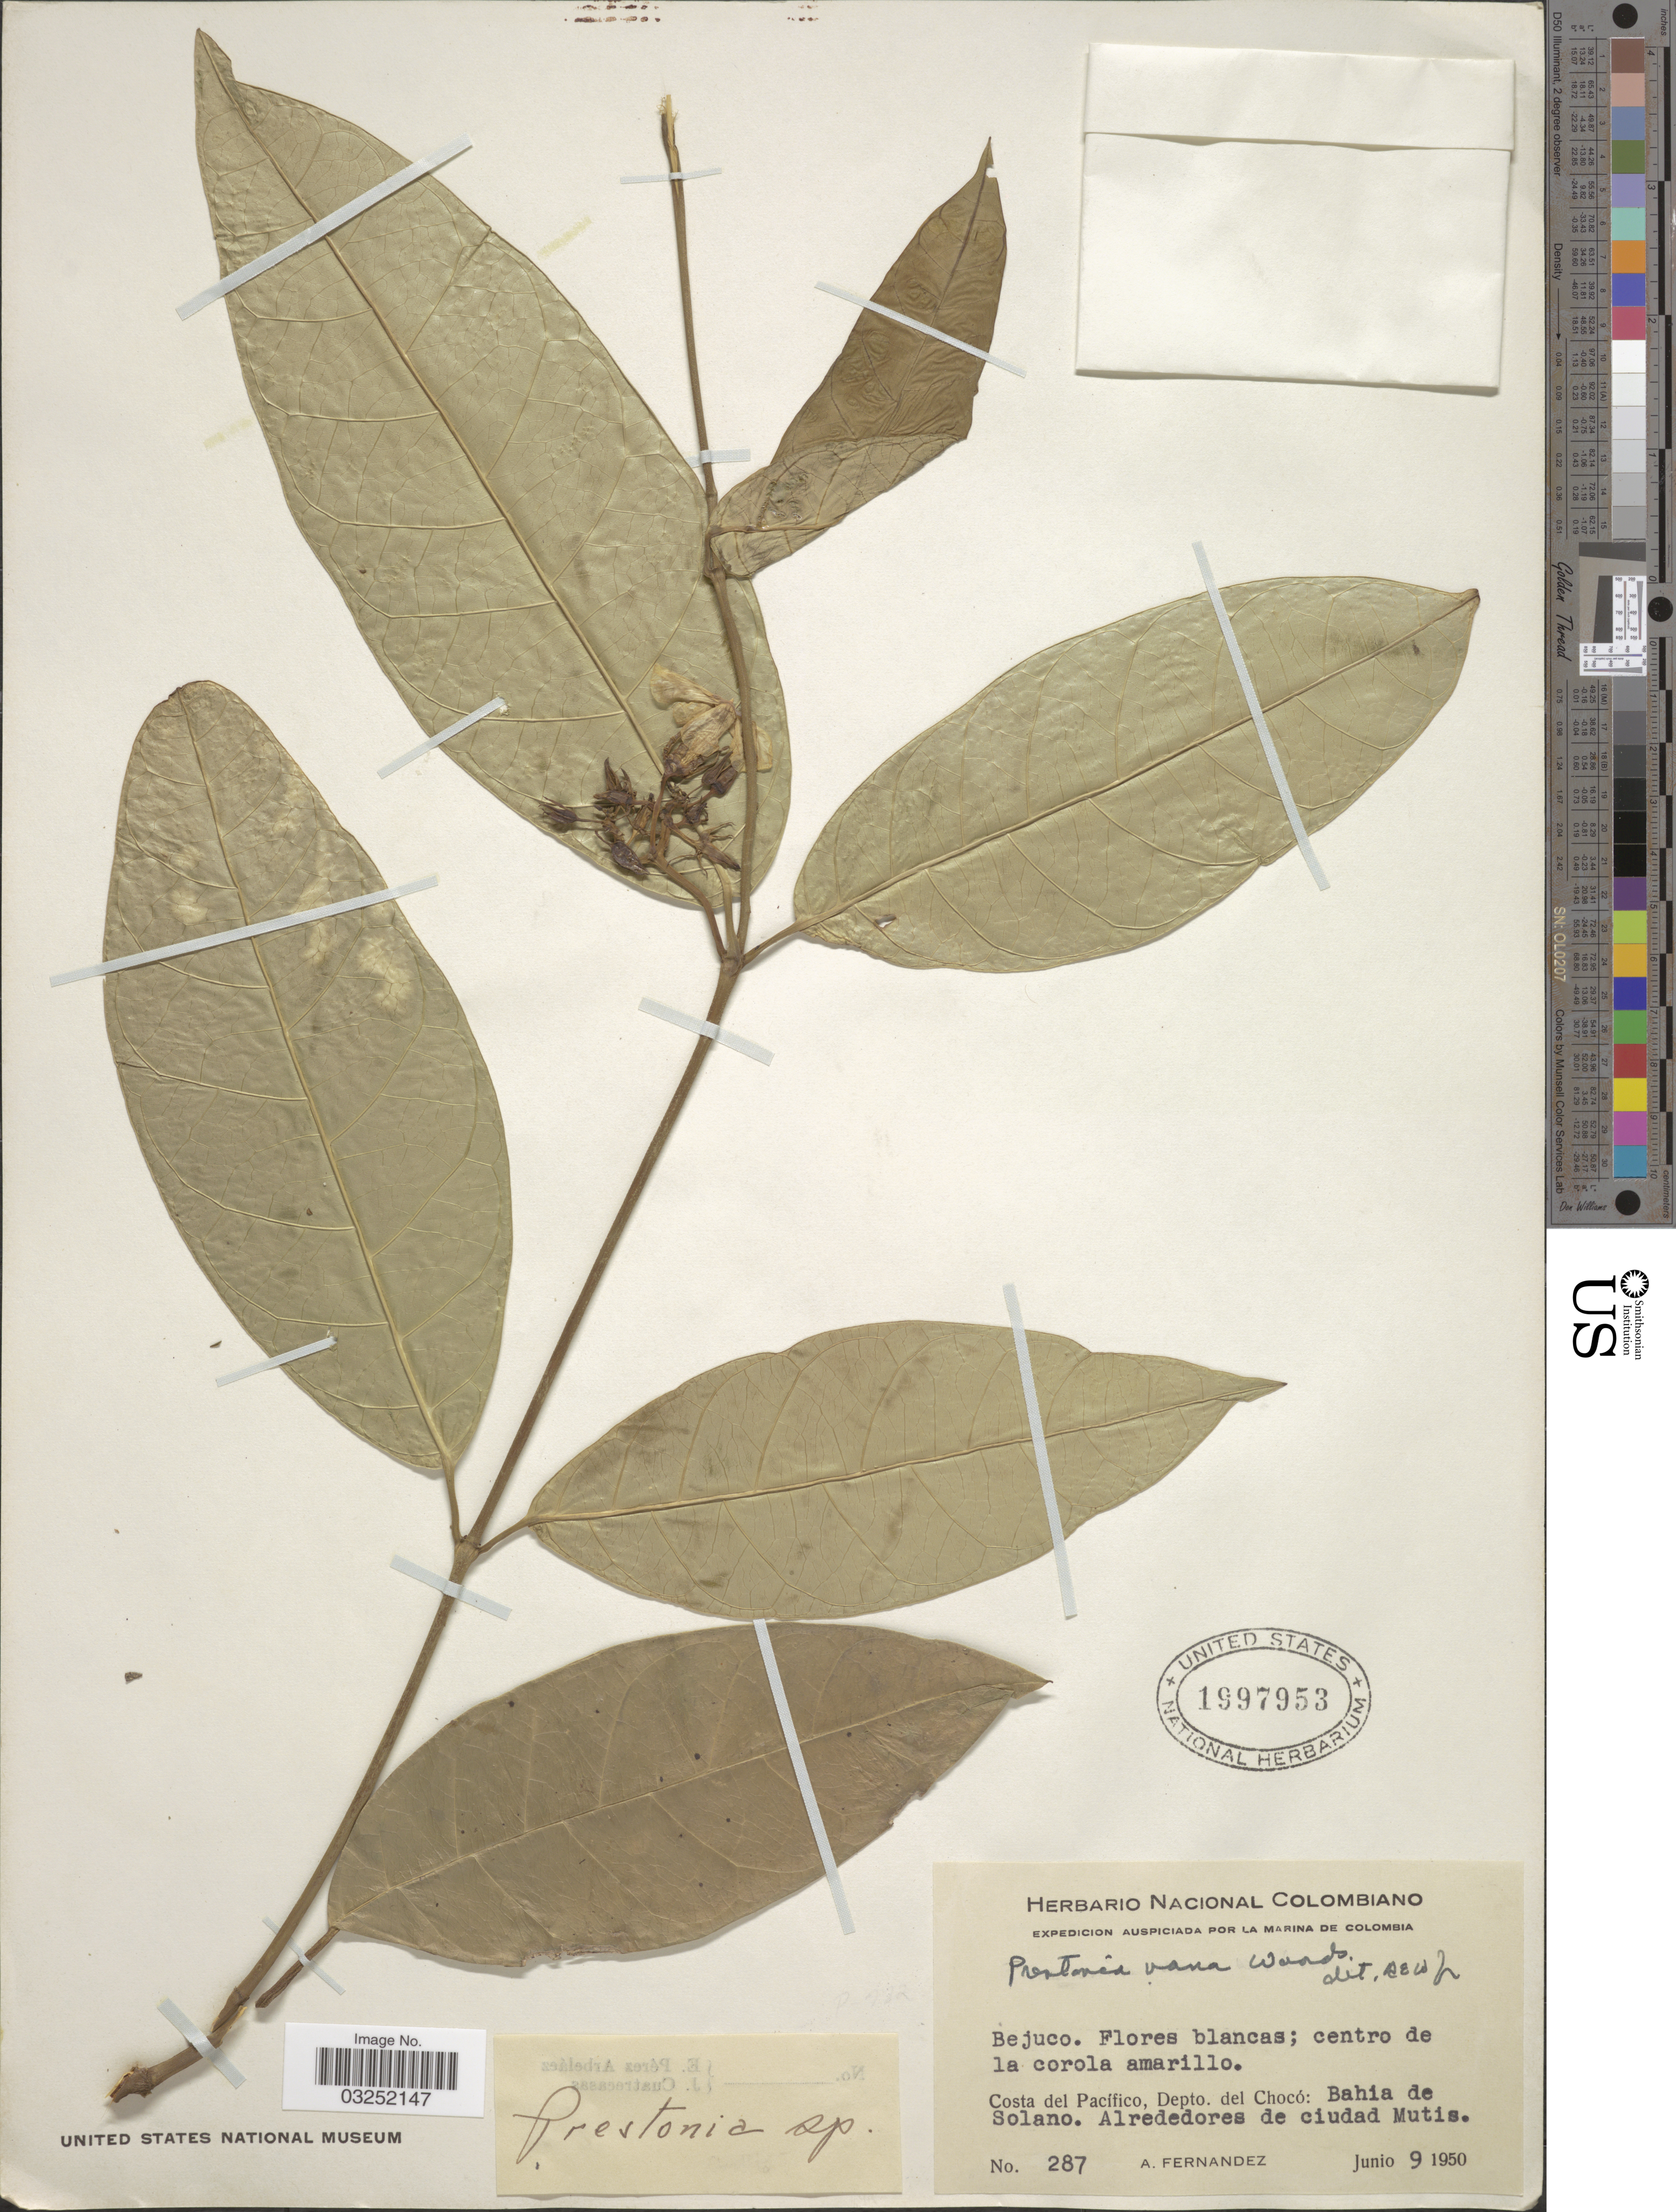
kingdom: Plantae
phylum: Tracheophyta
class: Magnoliopsida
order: Gentianales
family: Apocynaceae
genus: Prestonia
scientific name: Prestonia vana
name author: Woodson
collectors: A. Fernandez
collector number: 287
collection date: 1950-06-09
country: Colombia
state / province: Chocó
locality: Costa del Pacífico, Depto. del Chocó: Bahia de Solano, Alrededores de ciudad Mutis.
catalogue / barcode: US 1997953